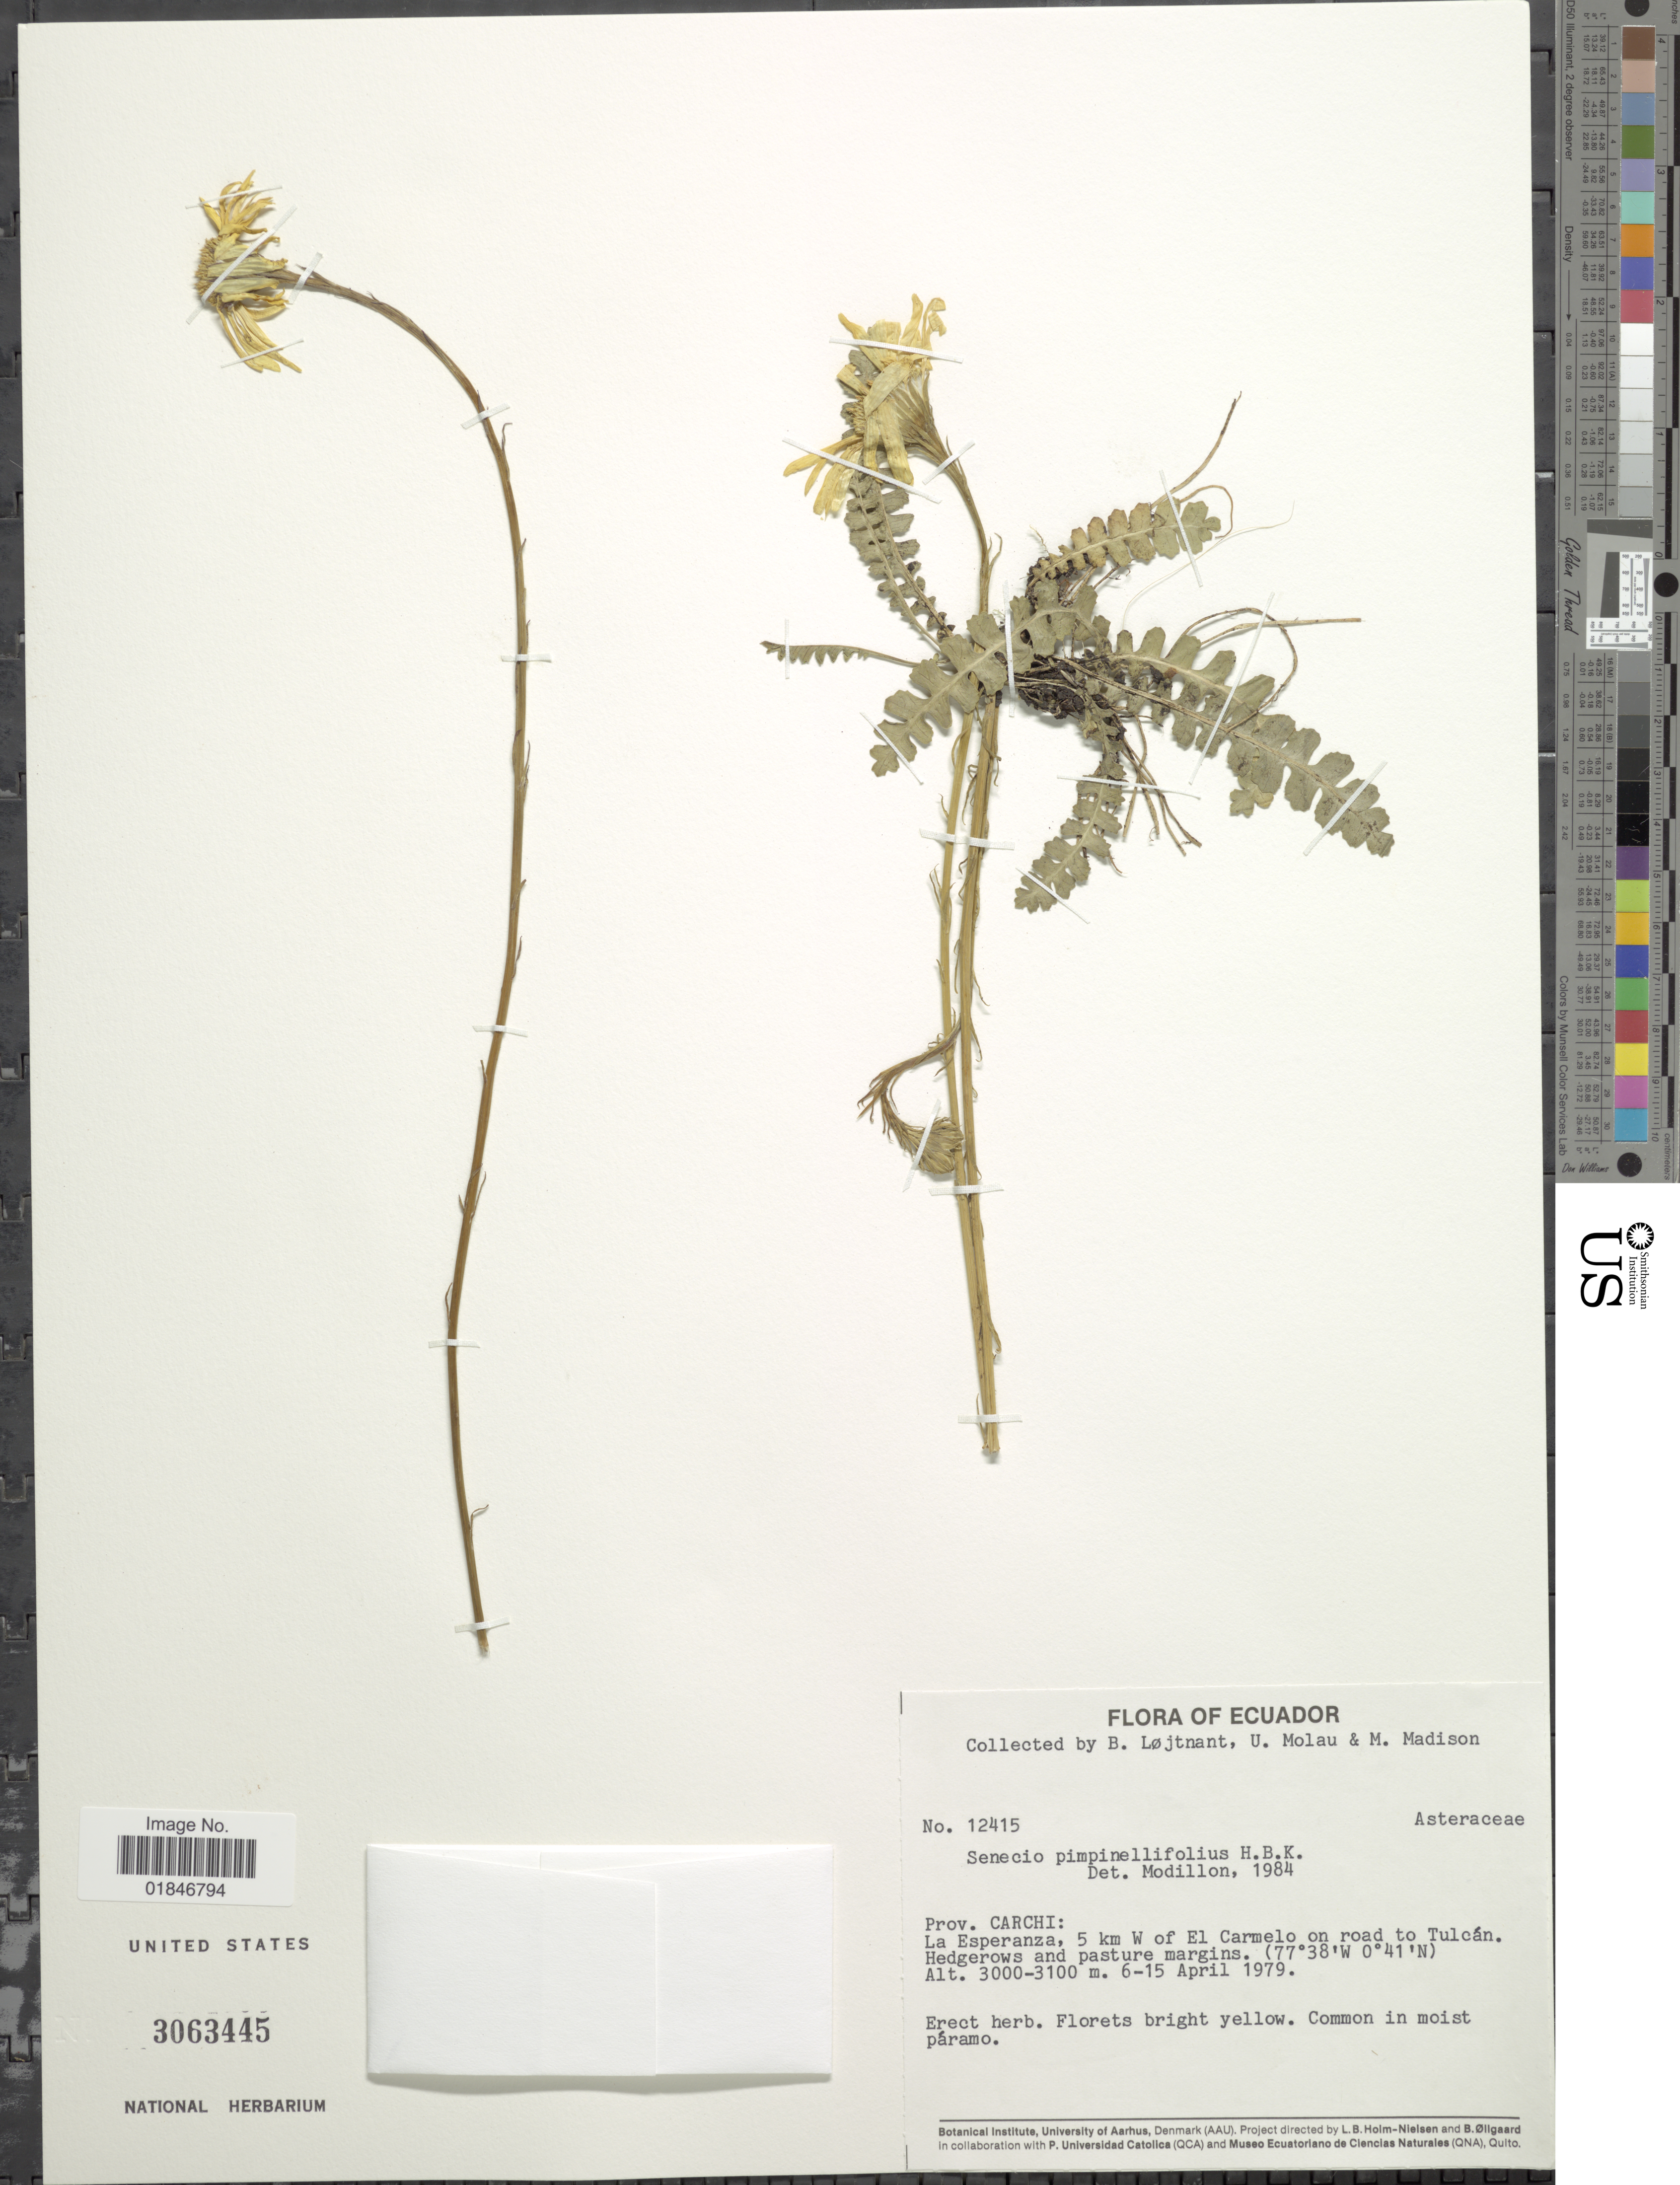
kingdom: Plantae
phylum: Tracheophyta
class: Magnoliopsida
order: Asterales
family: Asteraceae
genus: Dorobaea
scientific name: Dorobaea pimpinellifolia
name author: (Kunth) B. Nord.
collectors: B. Löjtnant, U. Molau & M. Madison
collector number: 12415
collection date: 1979-04-06/1979-04-15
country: Ecuador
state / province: Carchi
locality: Prov. Carchi: La Esperanza , 5 km W of El Carmelo on road to Tulcan.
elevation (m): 3000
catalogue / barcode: US 3063445